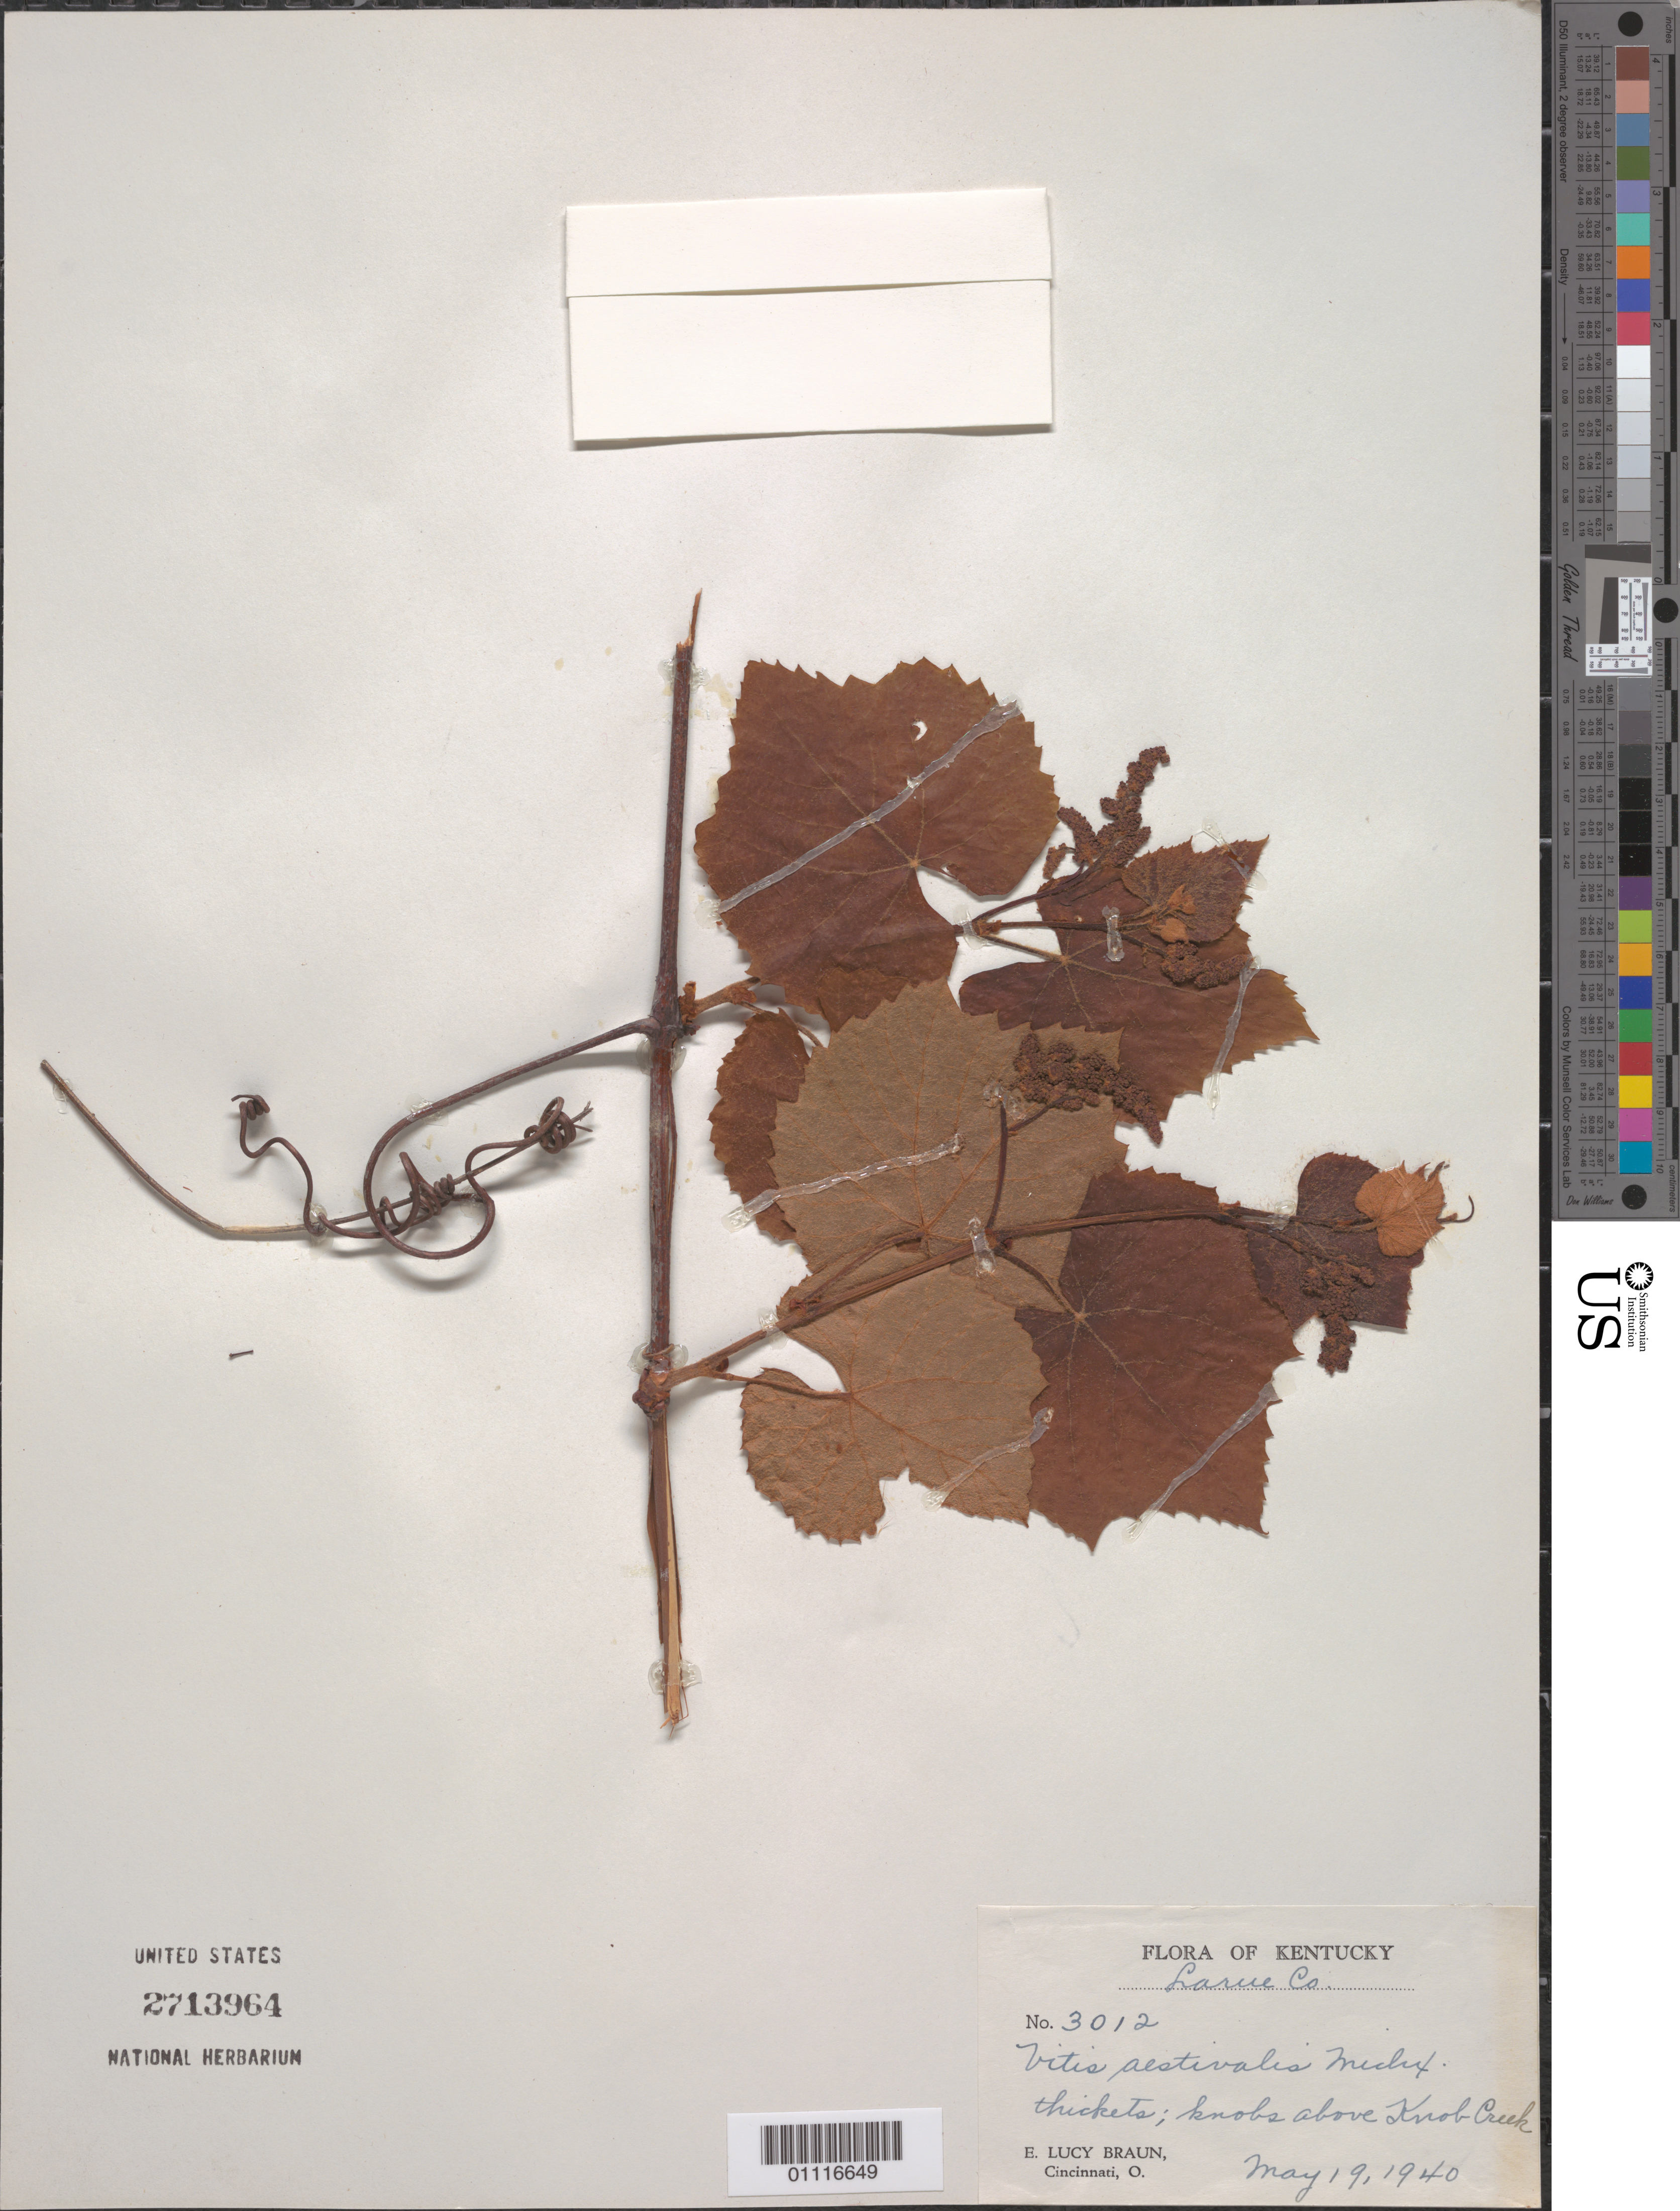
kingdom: Plantae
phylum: Tracheophyta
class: Magnoliopsida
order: Vitales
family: Vitaceae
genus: Vitis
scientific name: Vitis aestivalis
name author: Michx.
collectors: E. L. Braun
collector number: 3012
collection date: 1940-05-19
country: United States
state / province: Kentucky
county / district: Larue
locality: knobs above Knob Creek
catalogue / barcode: US 2713964